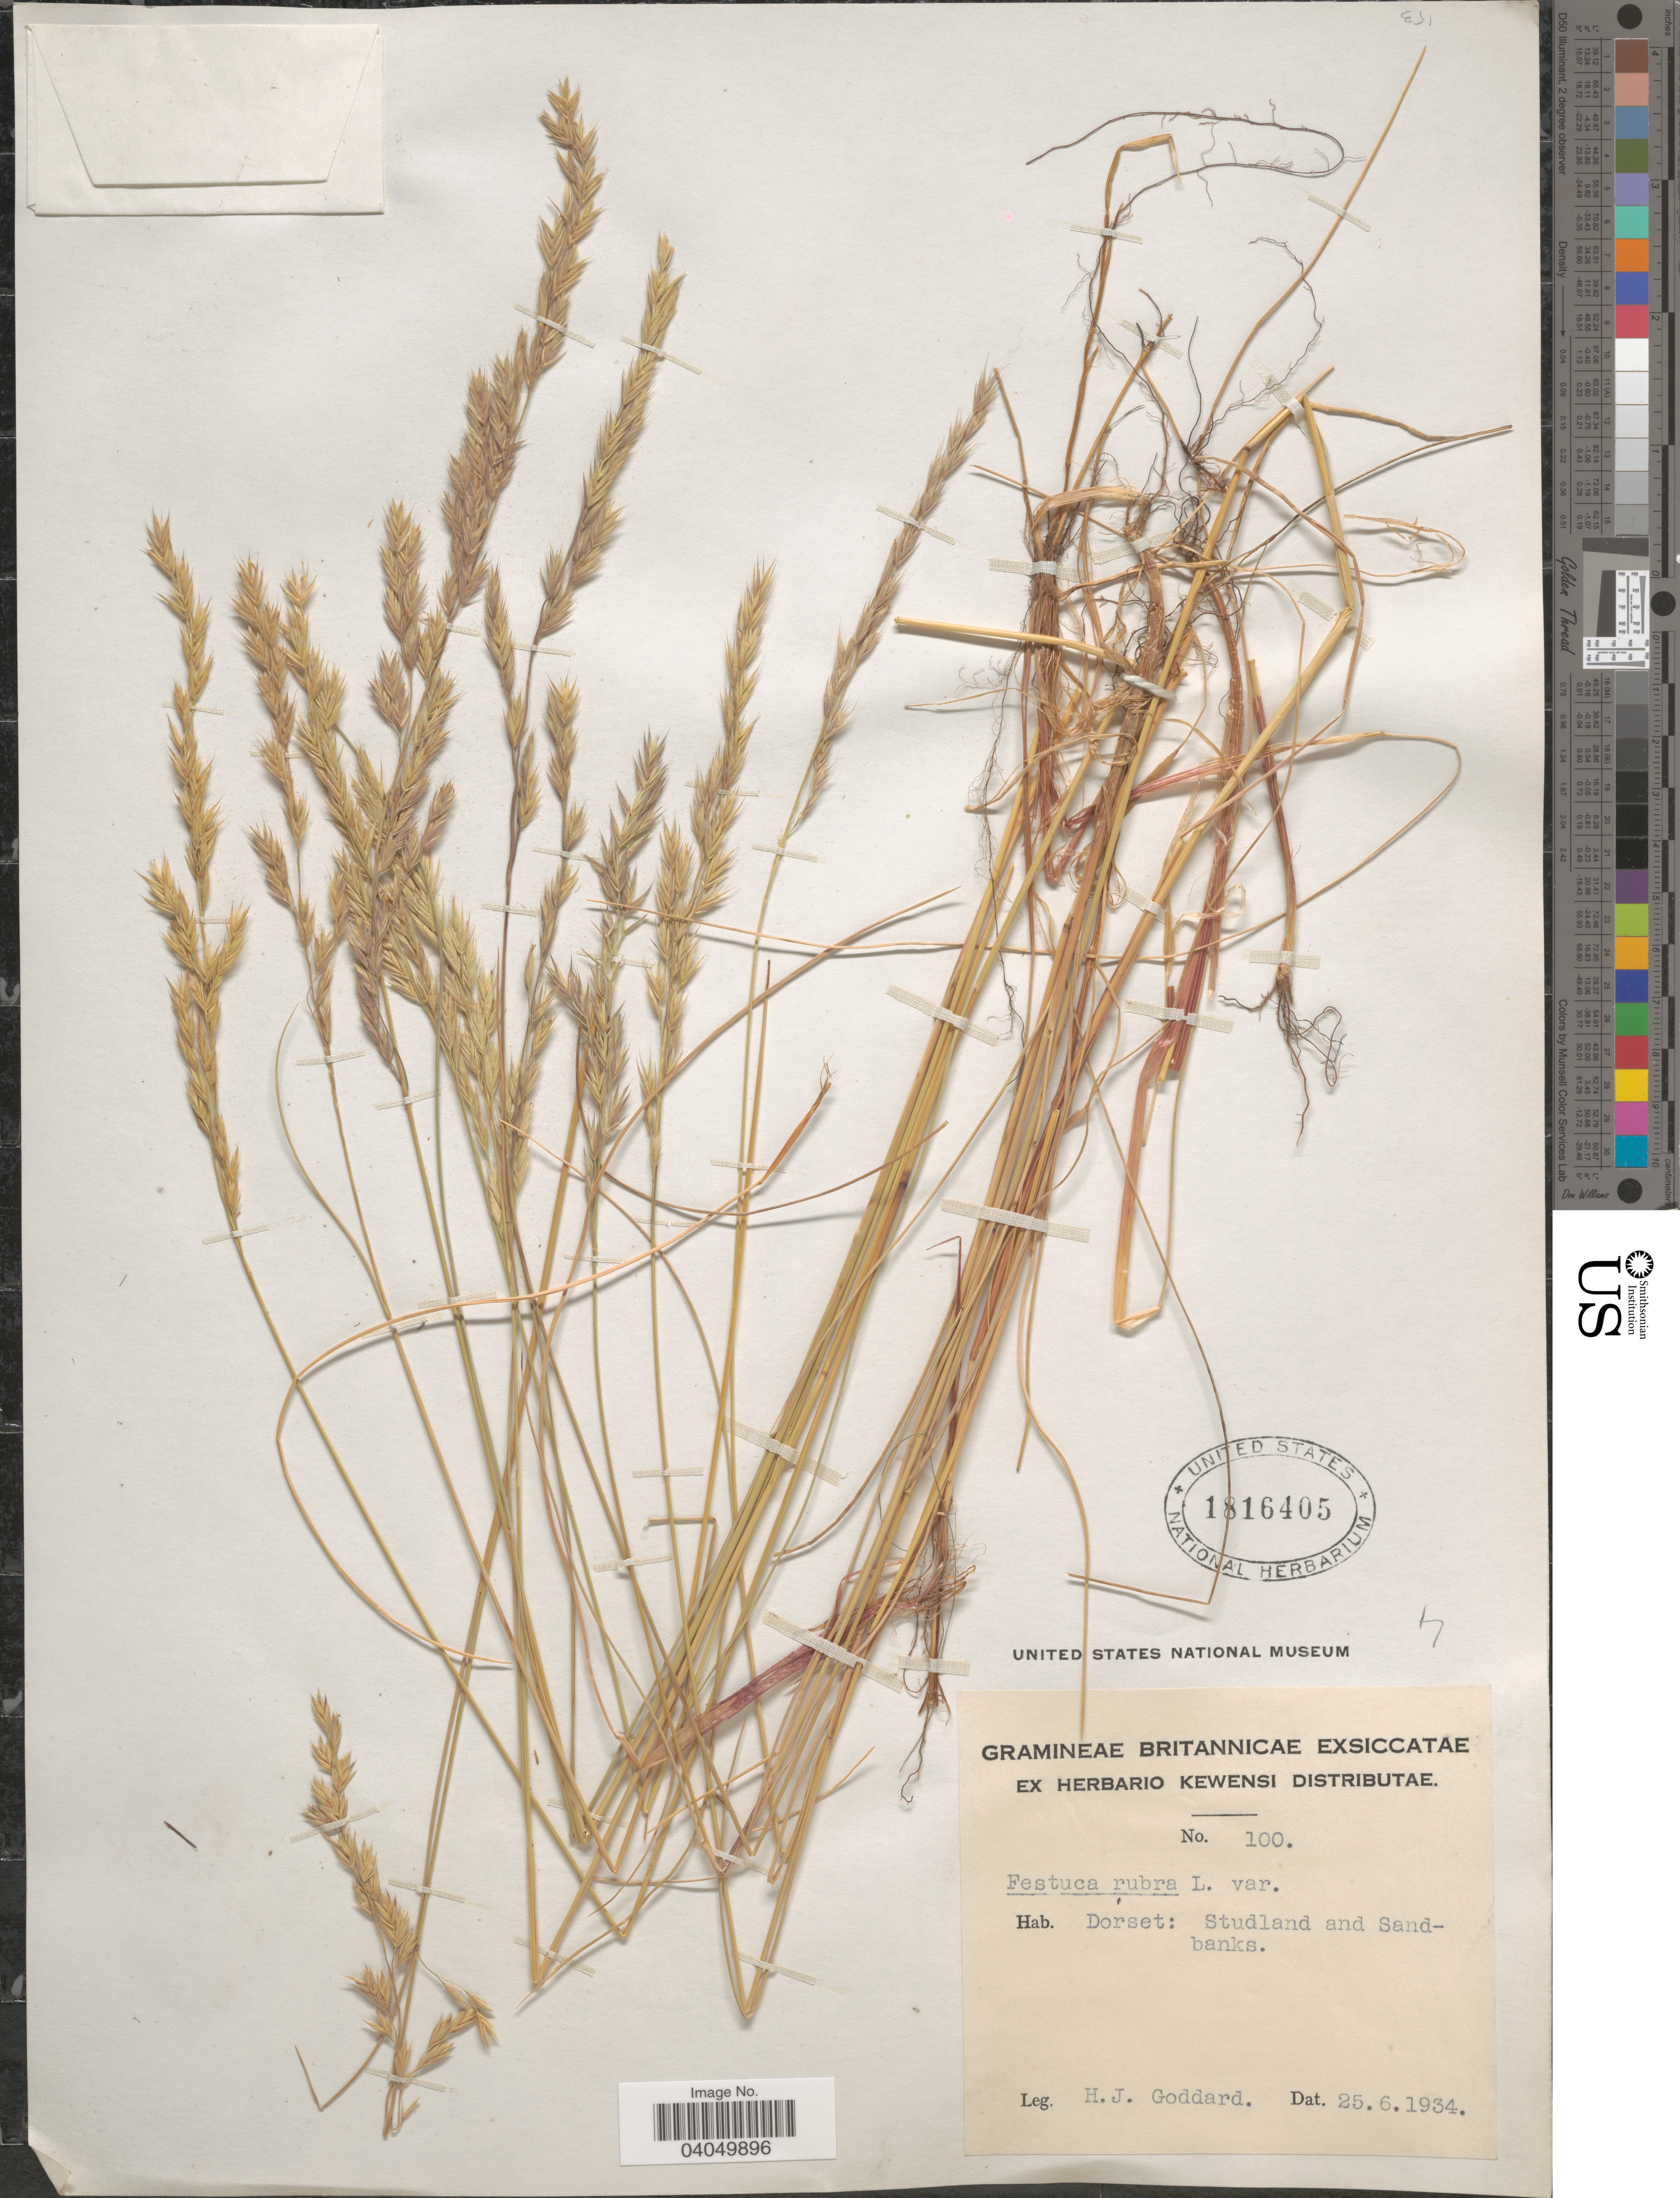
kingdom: Plantae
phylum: Tracheophyta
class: Liliopsida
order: Poales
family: Poaceae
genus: Festuca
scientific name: Festuca rubra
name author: L.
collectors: H. Goddard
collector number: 100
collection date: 1934-06-25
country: United Kingdom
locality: Dorset: Studland and Sandbanks.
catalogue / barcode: US 1816405